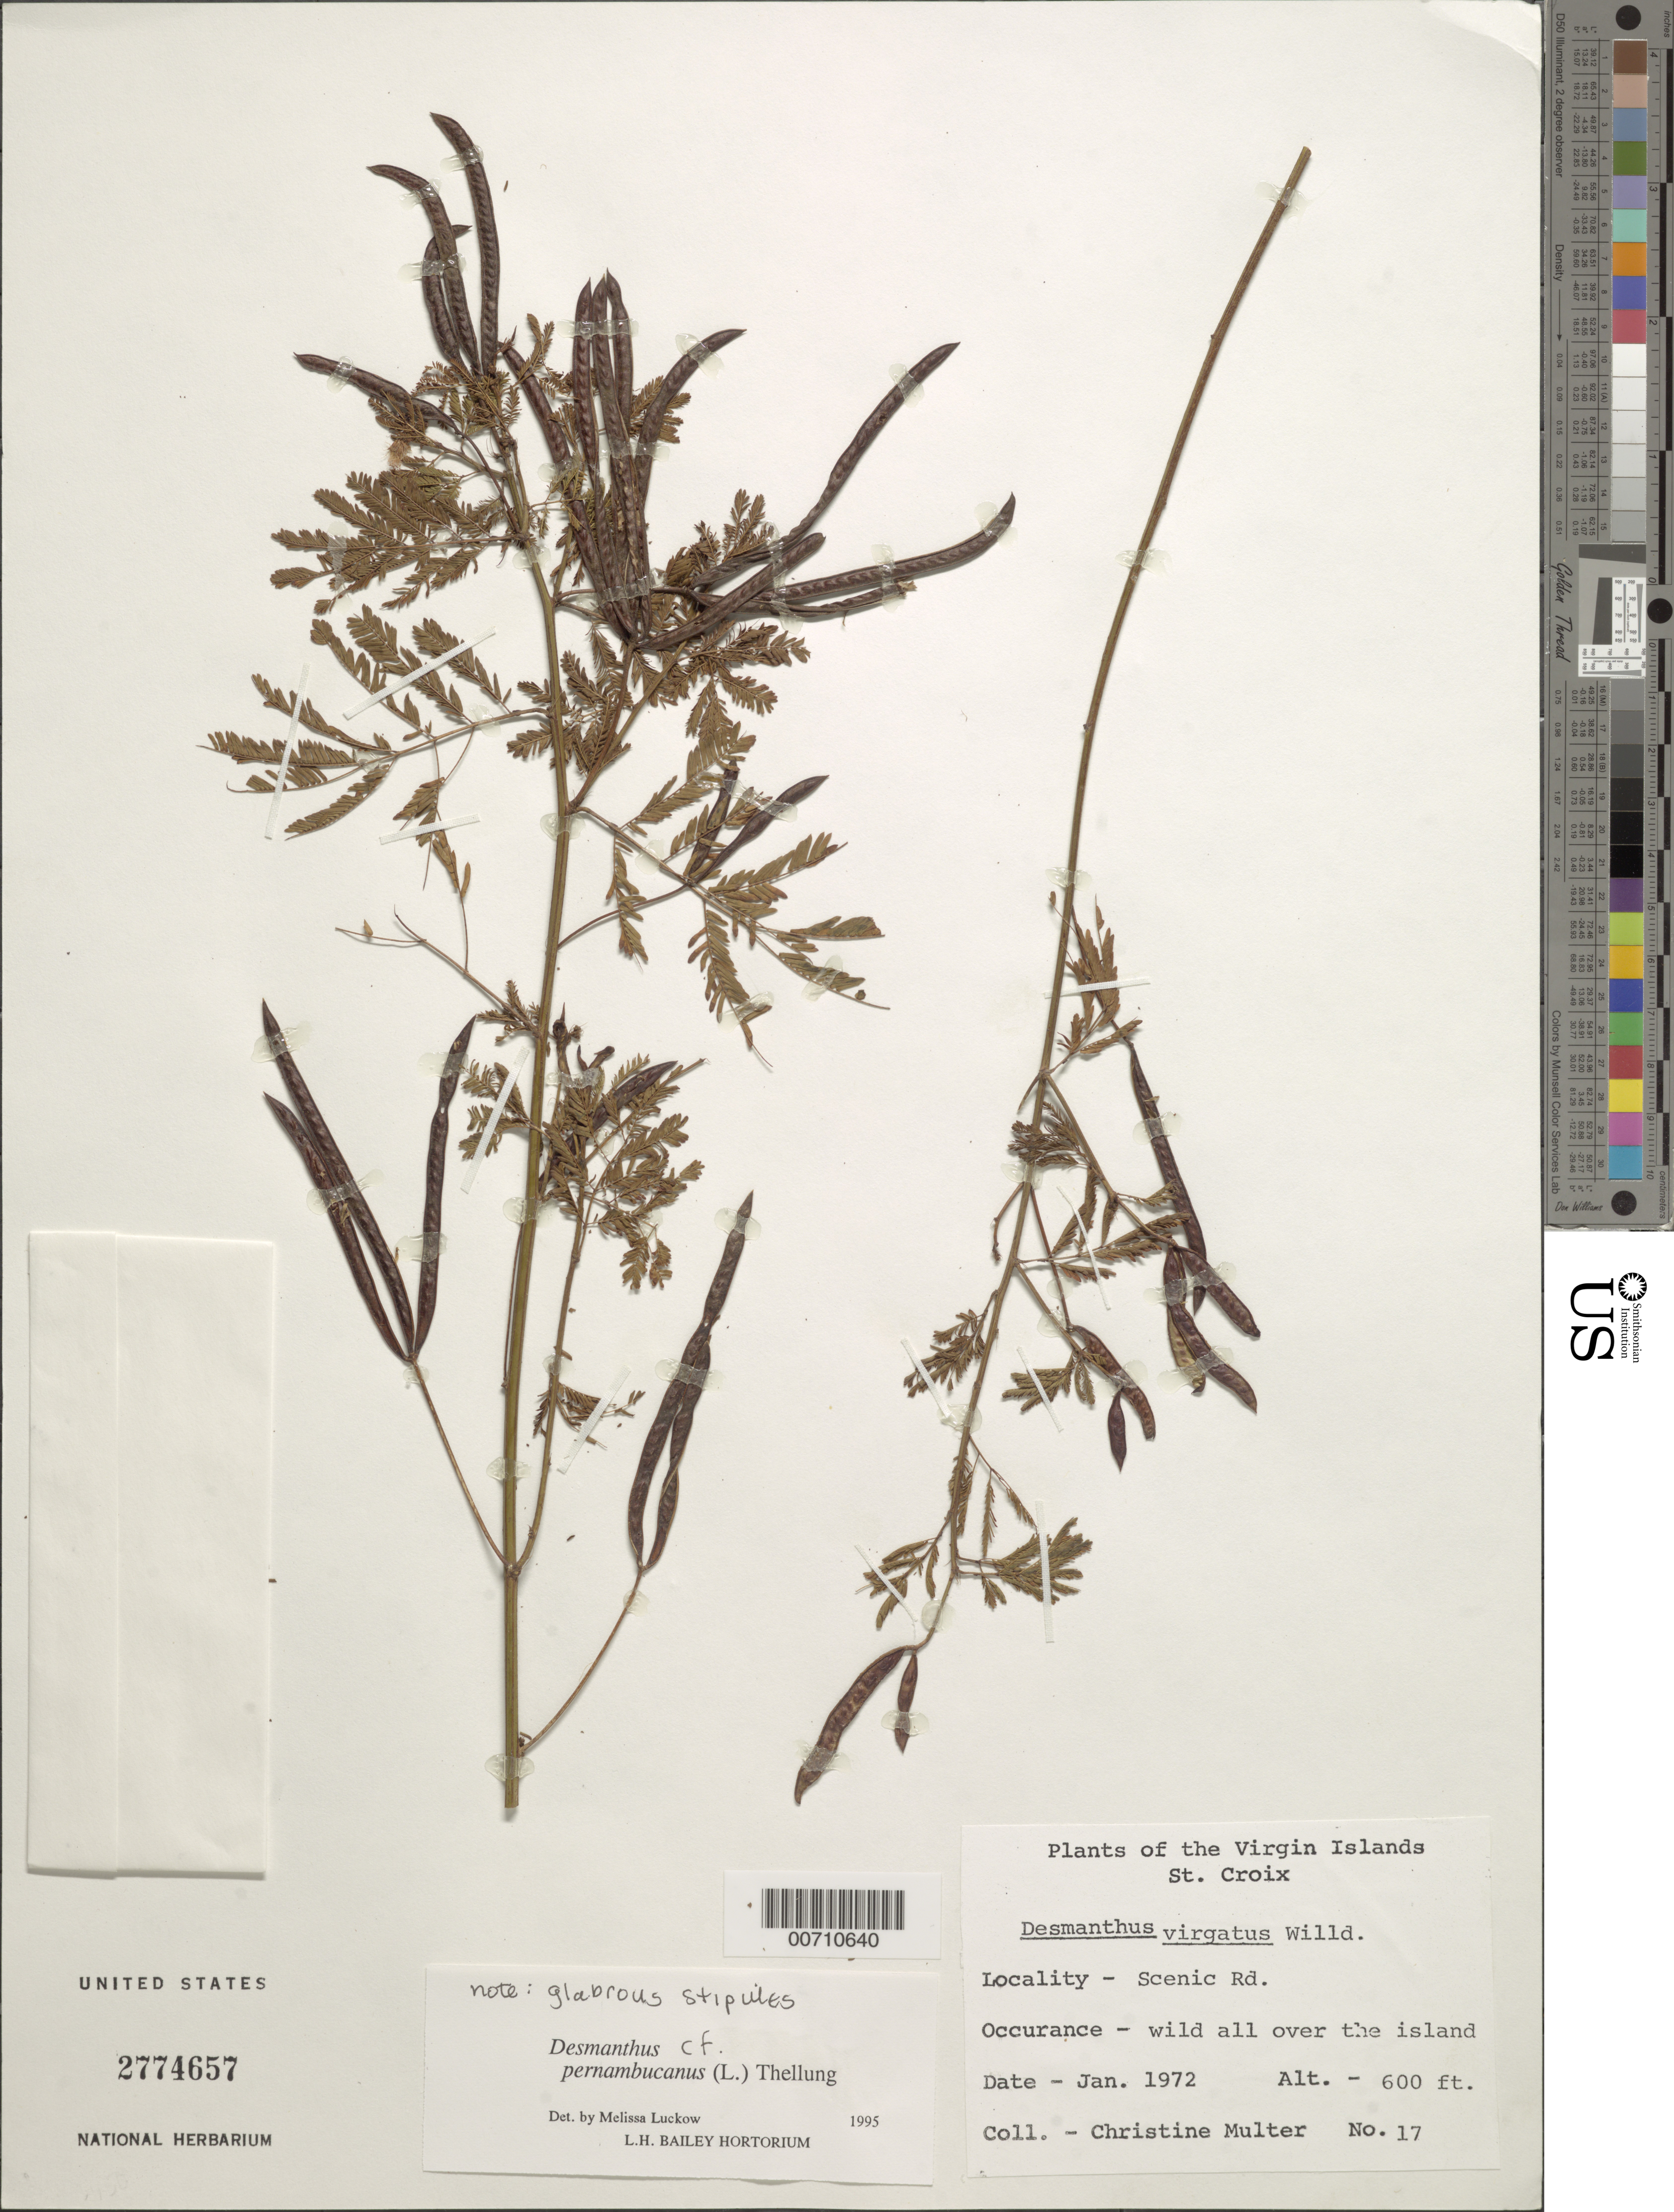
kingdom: Plantae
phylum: Tracheophyta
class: Magnoliopsida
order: Fabales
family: Fabaceae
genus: Desmanthus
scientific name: Desmanthus pernambucanus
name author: (L.) Thell.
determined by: Luckow, M. A.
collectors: C. Multer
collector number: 17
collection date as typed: Jan 1972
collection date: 1972-01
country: U.S. Virgin Islands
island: St. Croix Island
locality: Scenic Rd.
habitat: All over Island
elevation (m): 183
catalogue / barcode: US 2774657